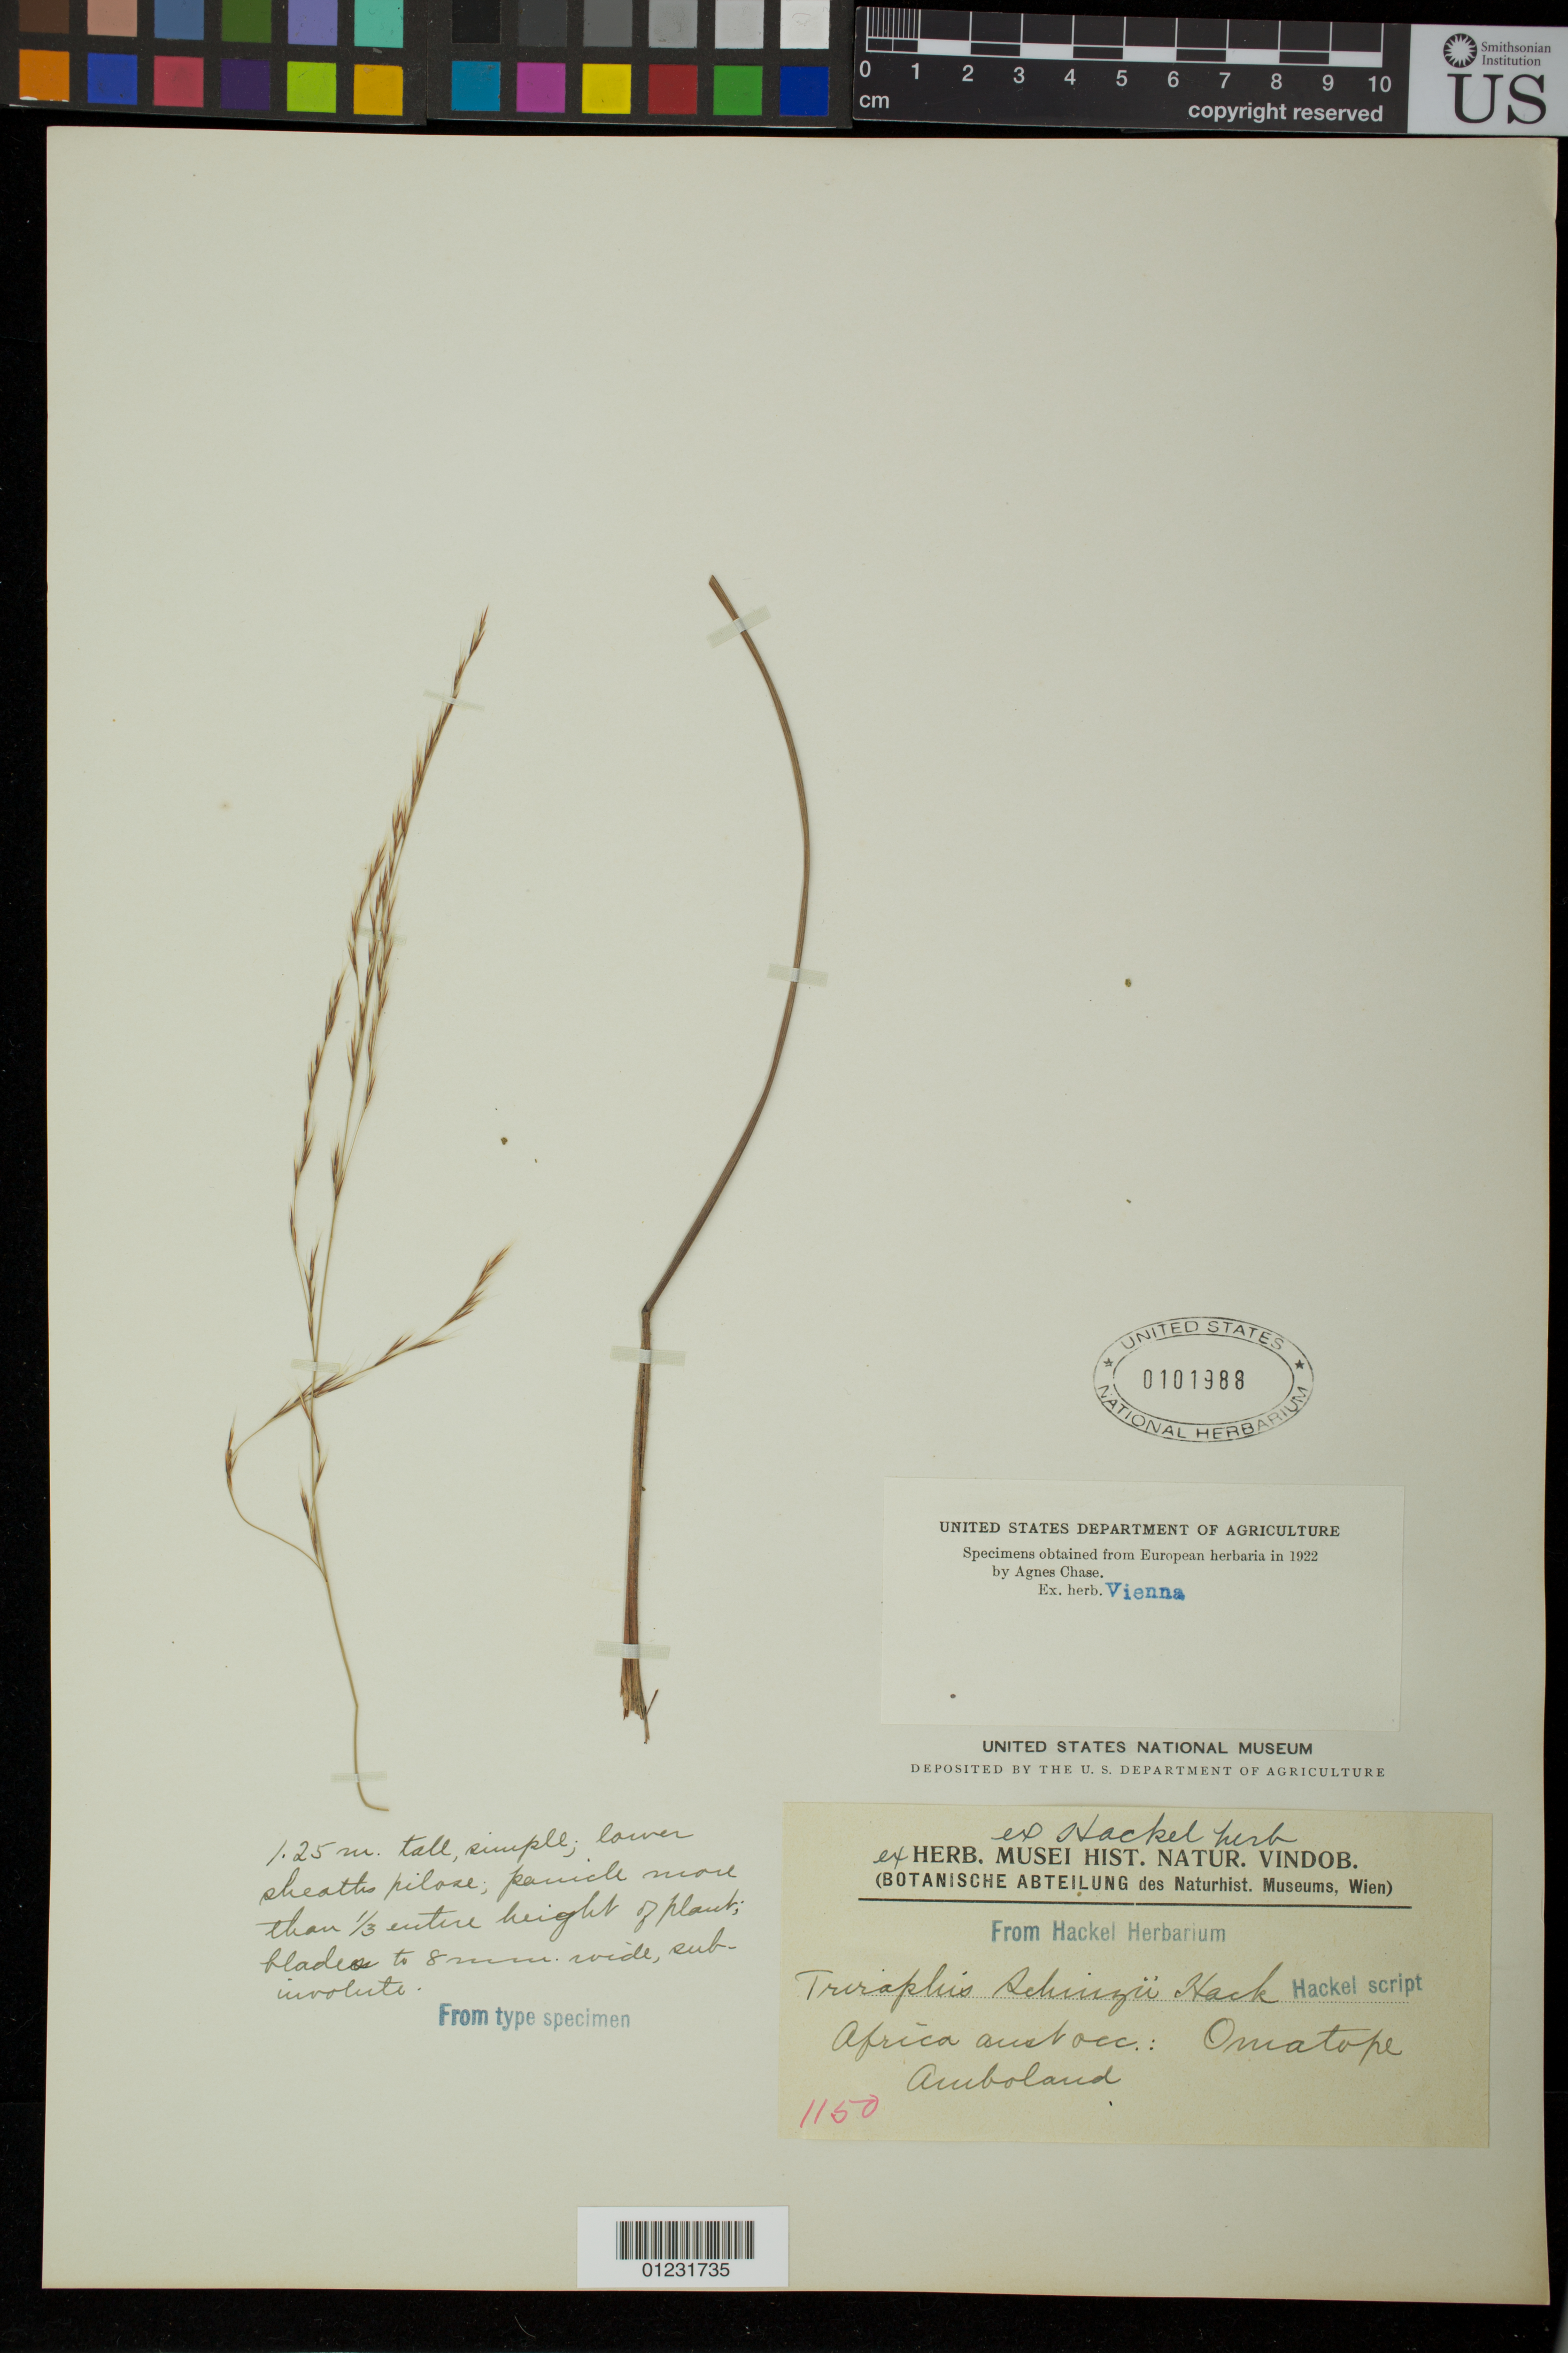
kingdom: Plantae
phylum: Tracheophyta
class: Liliopsida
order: Poales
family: Poaceae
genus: Triraphis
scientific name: Triraphis schinzii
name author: Hack.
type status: Type Collection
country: Namibia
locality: Omatope, Amboland.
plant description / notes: Fragmentary material of type specimen ex herb. Vienna.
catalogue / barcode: US 101988